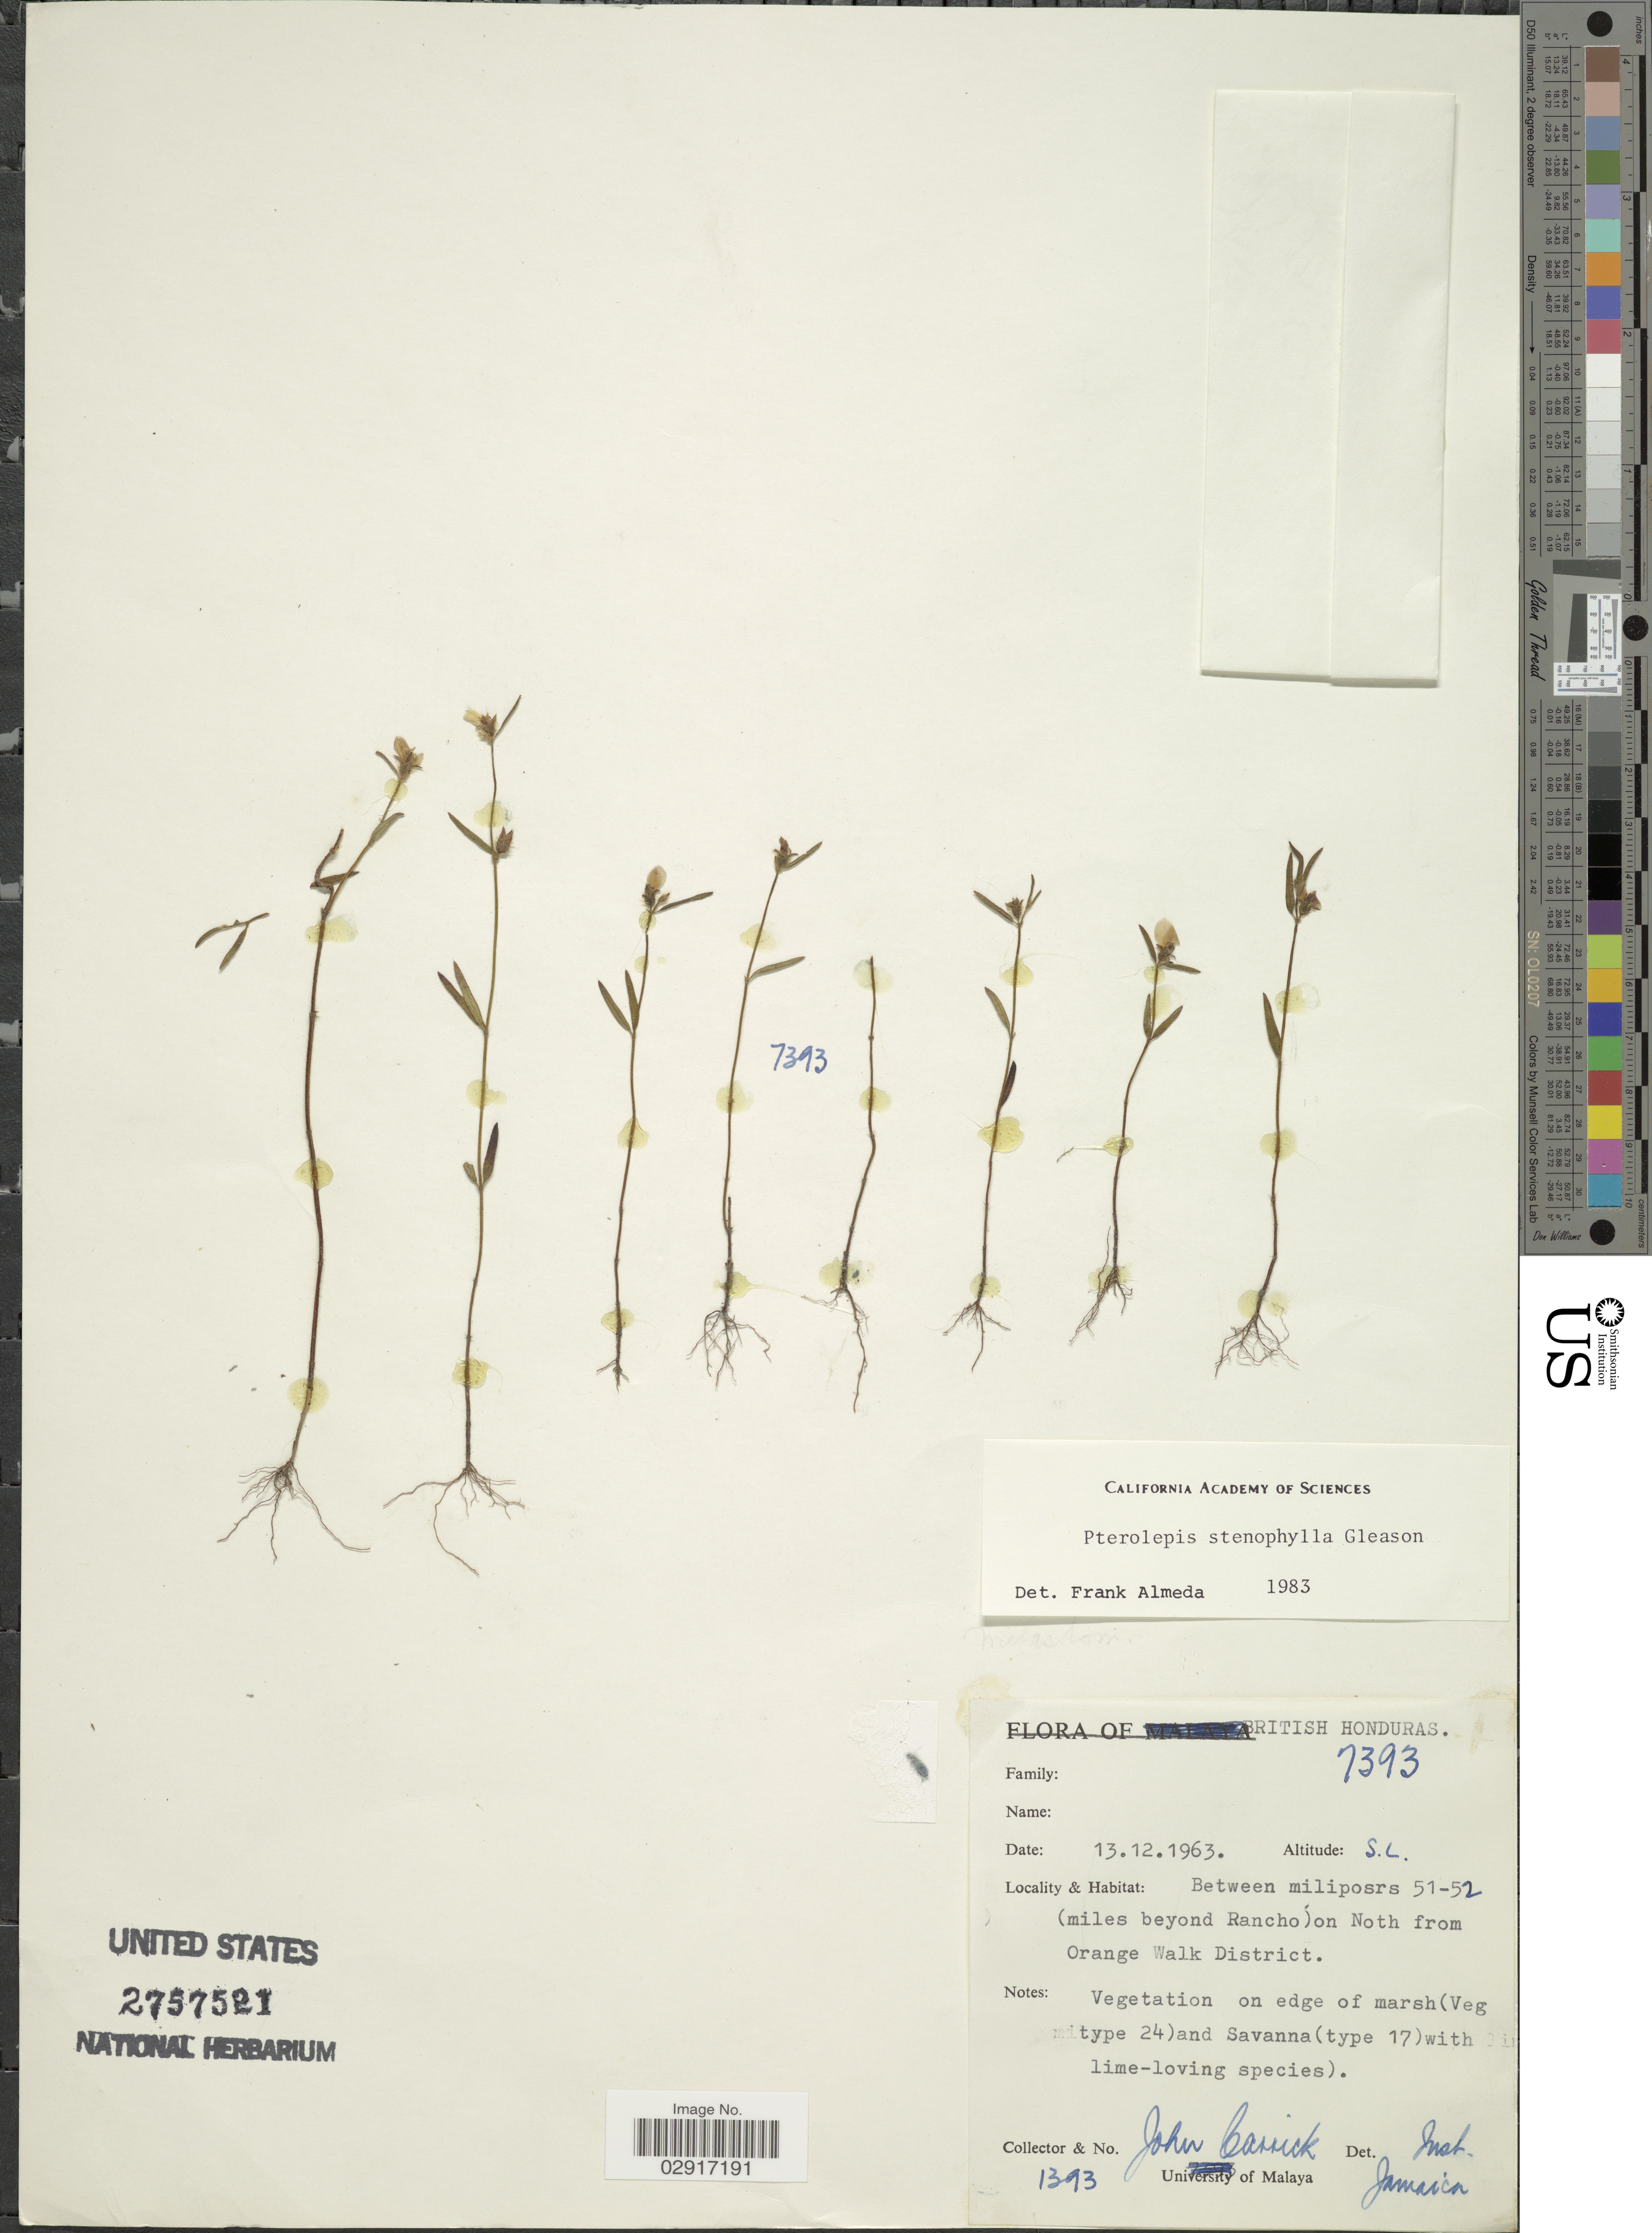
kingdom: Plantae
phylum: Tracheophyta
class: Magnoliopsida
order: Myrtales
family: Melastomataceae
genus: Pterolepis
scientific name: Pterolepis stenophylla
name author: Gleason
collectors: J. Carrick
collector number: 1393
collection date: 1963-12-13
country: Belize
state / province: Orange Walk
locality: British Honduras. Between miliposrs 51-52 (miles beyond Rancho) on Noth from Orange Walk District.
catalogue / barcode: US 2757521